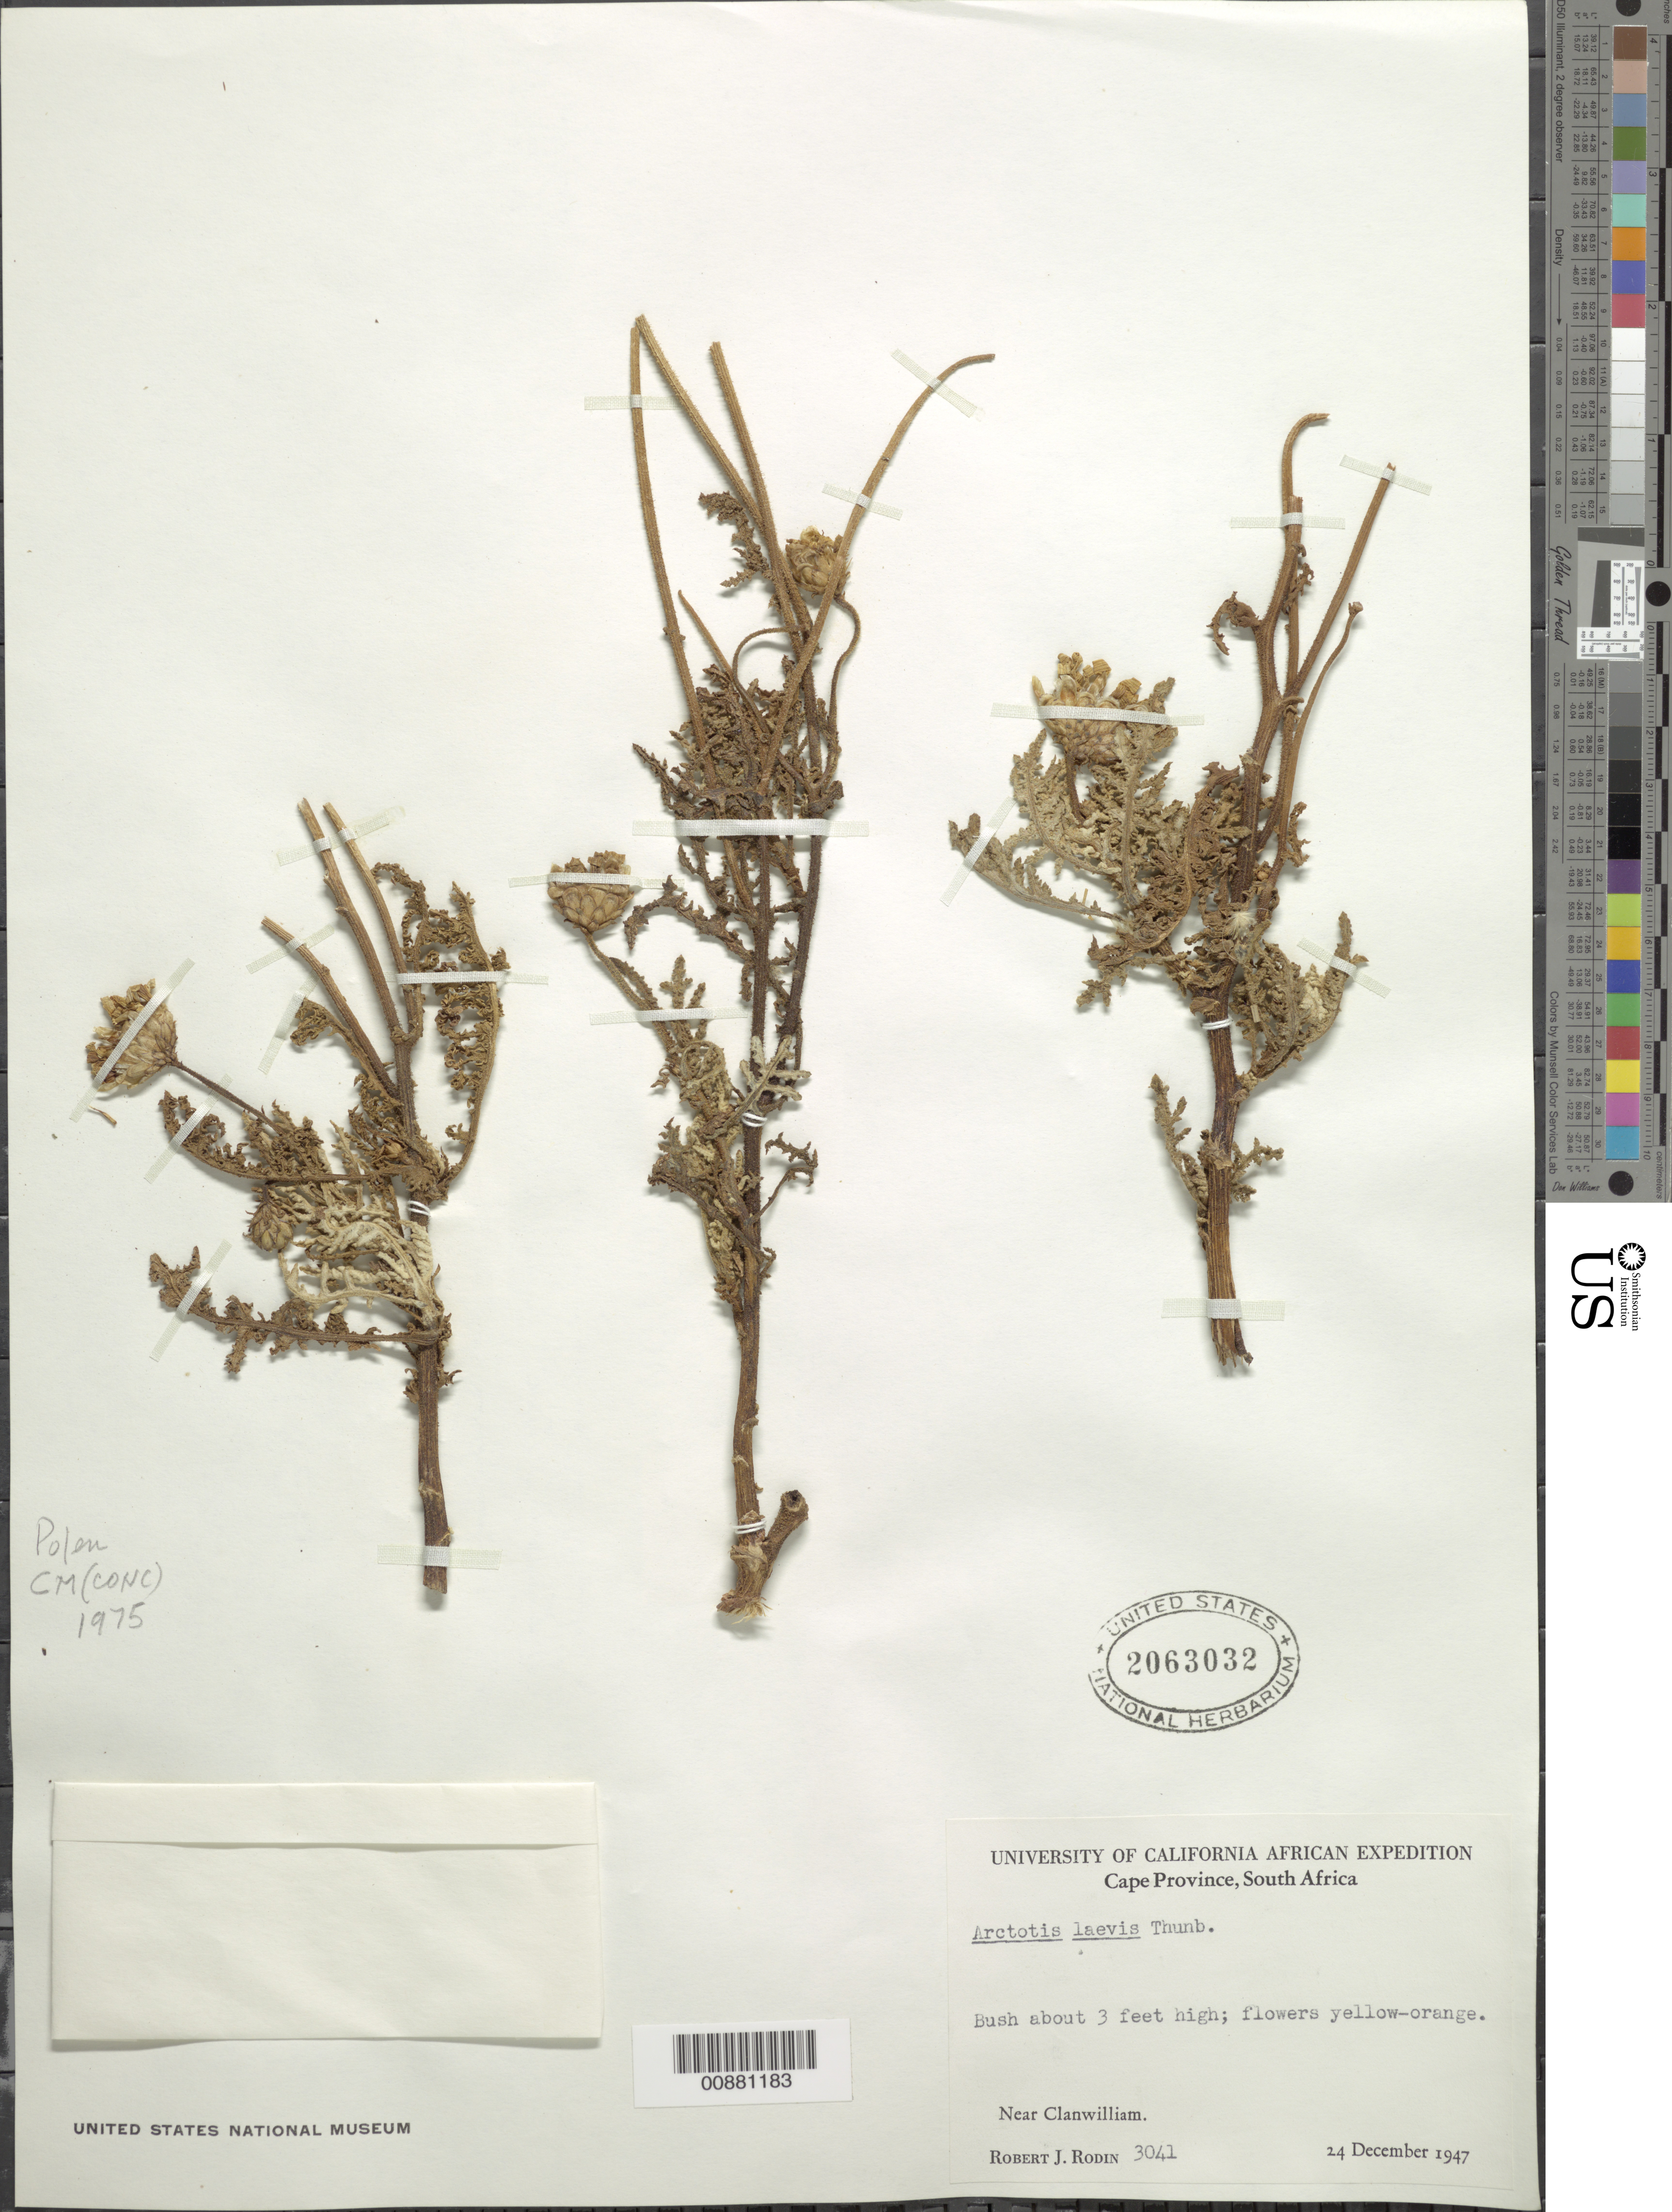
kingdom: Plantae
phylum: Tracheophyta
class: Magnoliopsida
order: Asterales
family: Asteraceae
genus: Arctotis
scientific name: Arctotis laevis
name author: Thunb.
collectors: R. J. Rodin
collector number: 3041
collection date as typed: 24 December 1947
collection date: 1947-12-24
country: South Africa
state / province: Western Cape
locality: Clanwilliam, near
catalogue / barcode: US 2063032